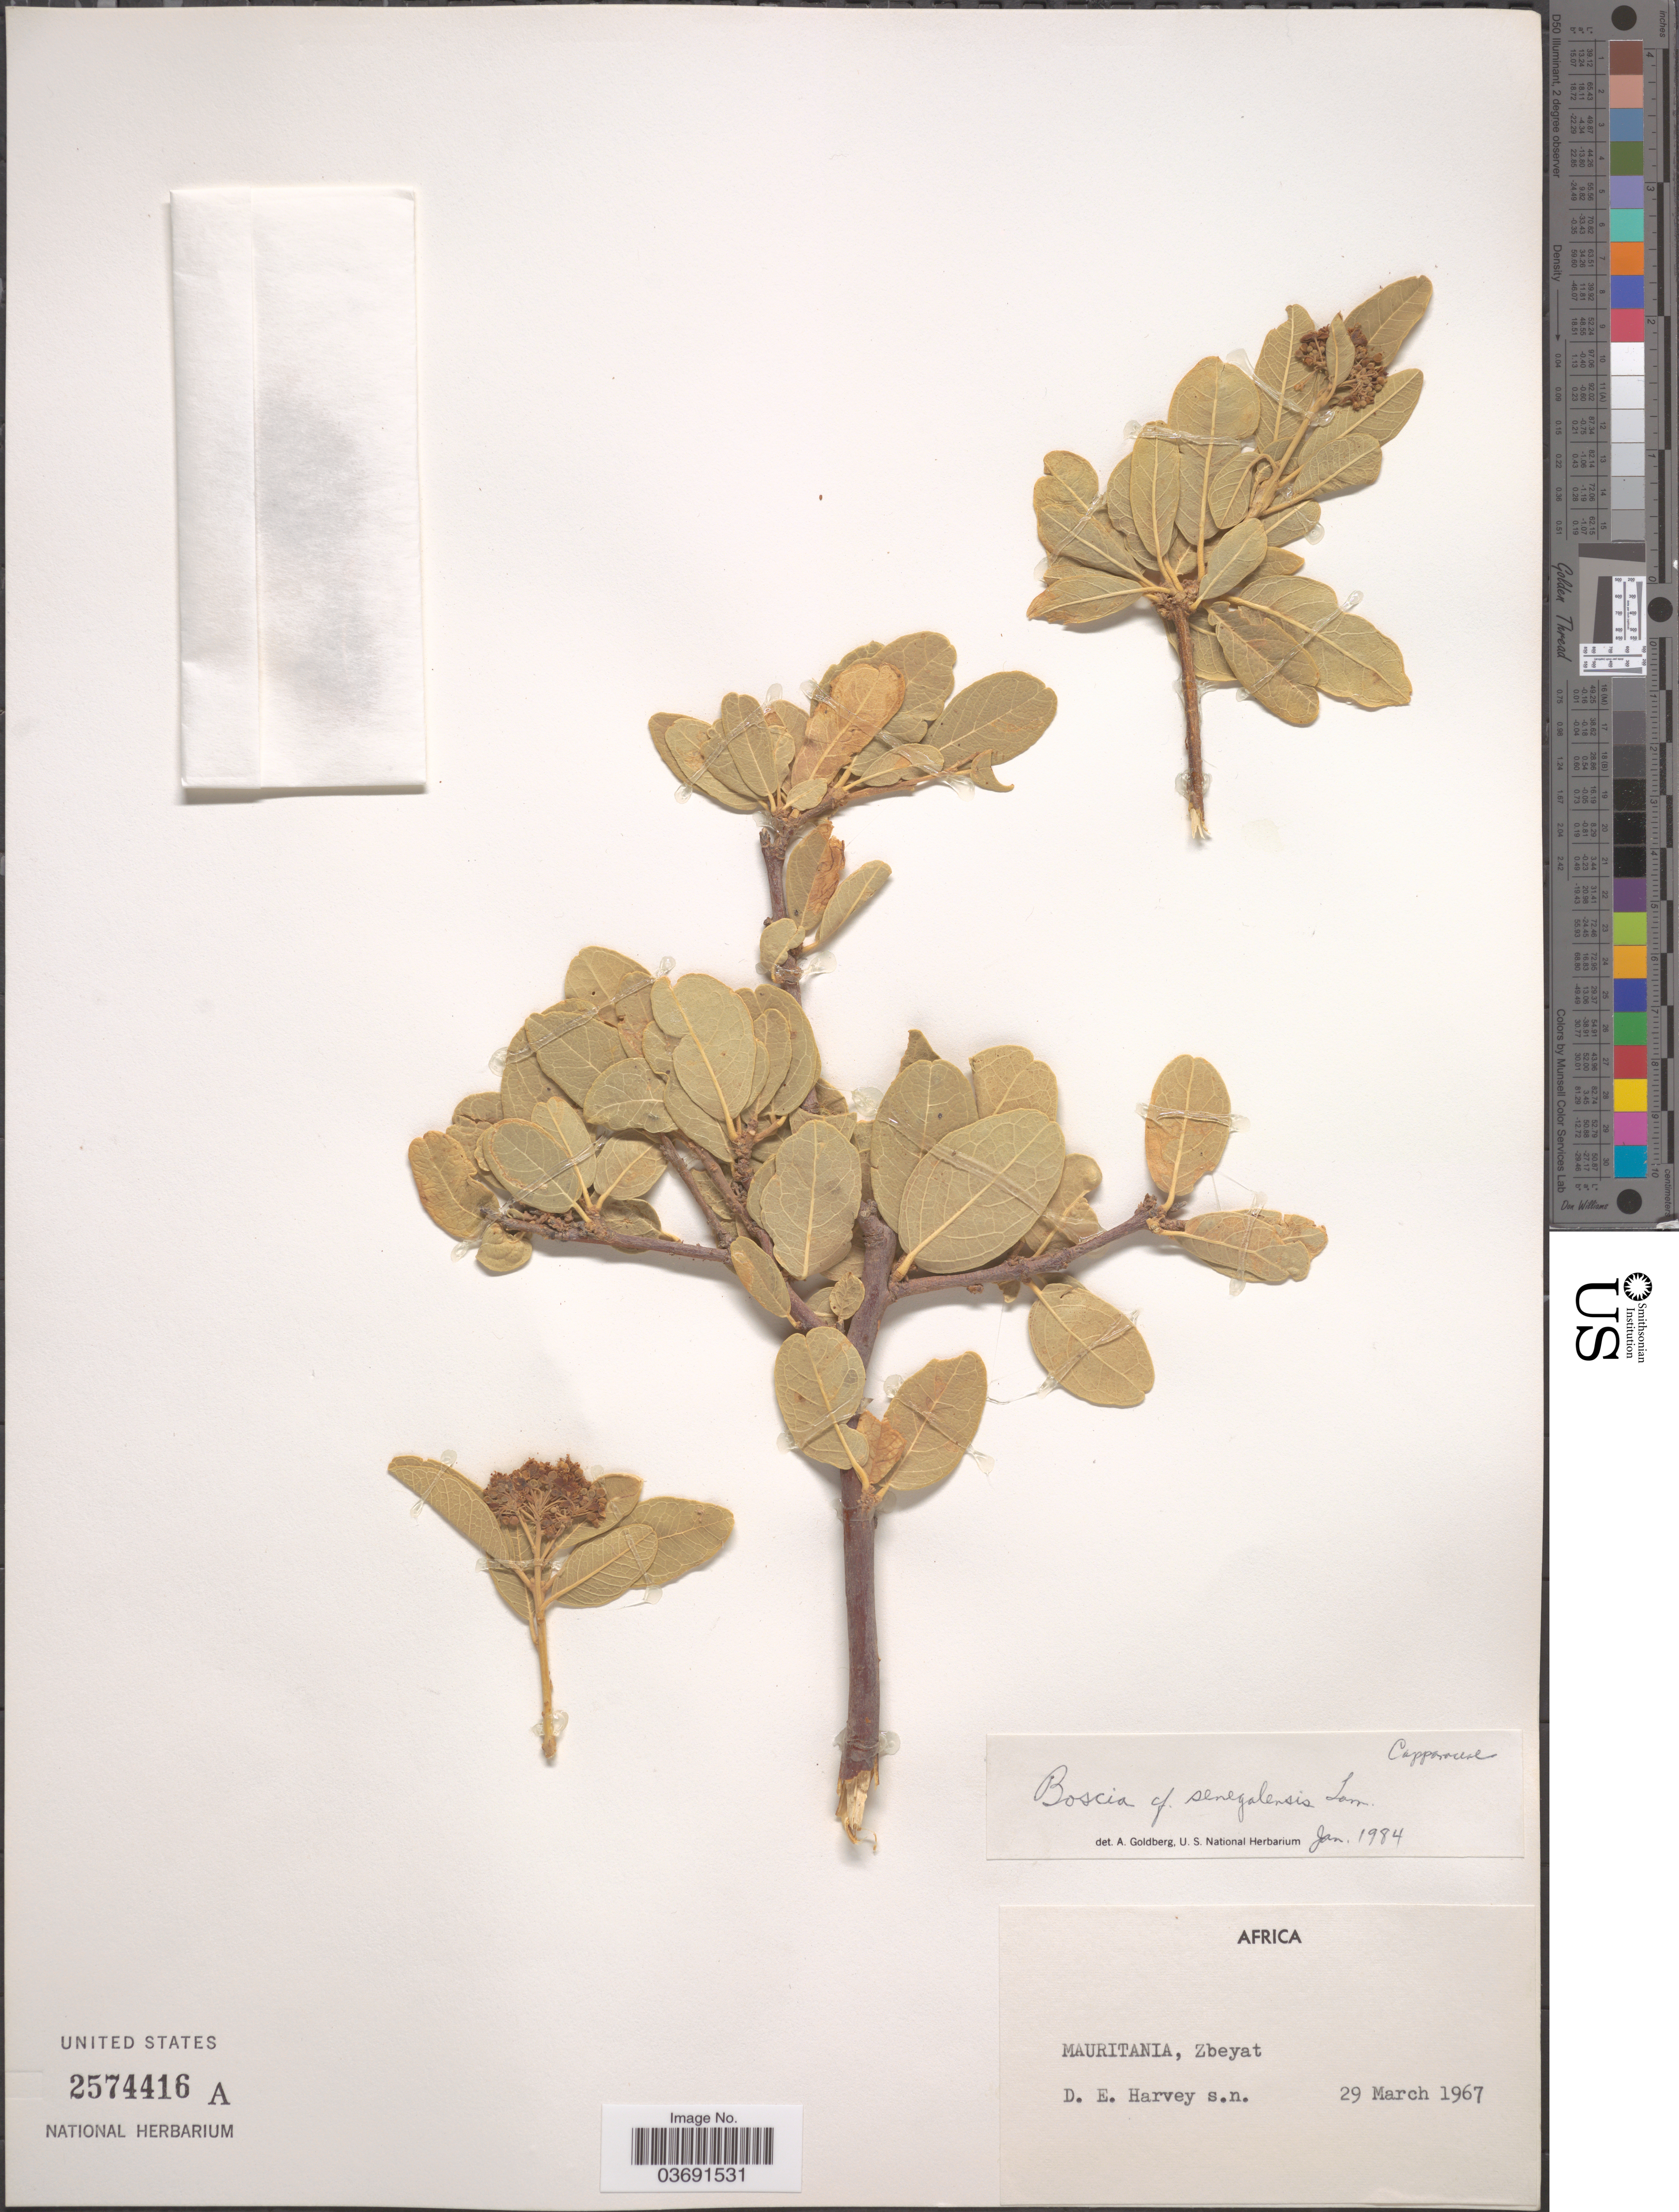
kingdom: Plantae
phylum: Tracheophyta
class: Magnoliopsida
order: Brassicales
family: Capparaceae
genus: Boscia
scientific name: Boscia sp.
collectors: D. E. Harvey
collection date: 1967-03-29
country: Mauritania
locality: Zbeyat.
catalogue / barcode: US 2574416A